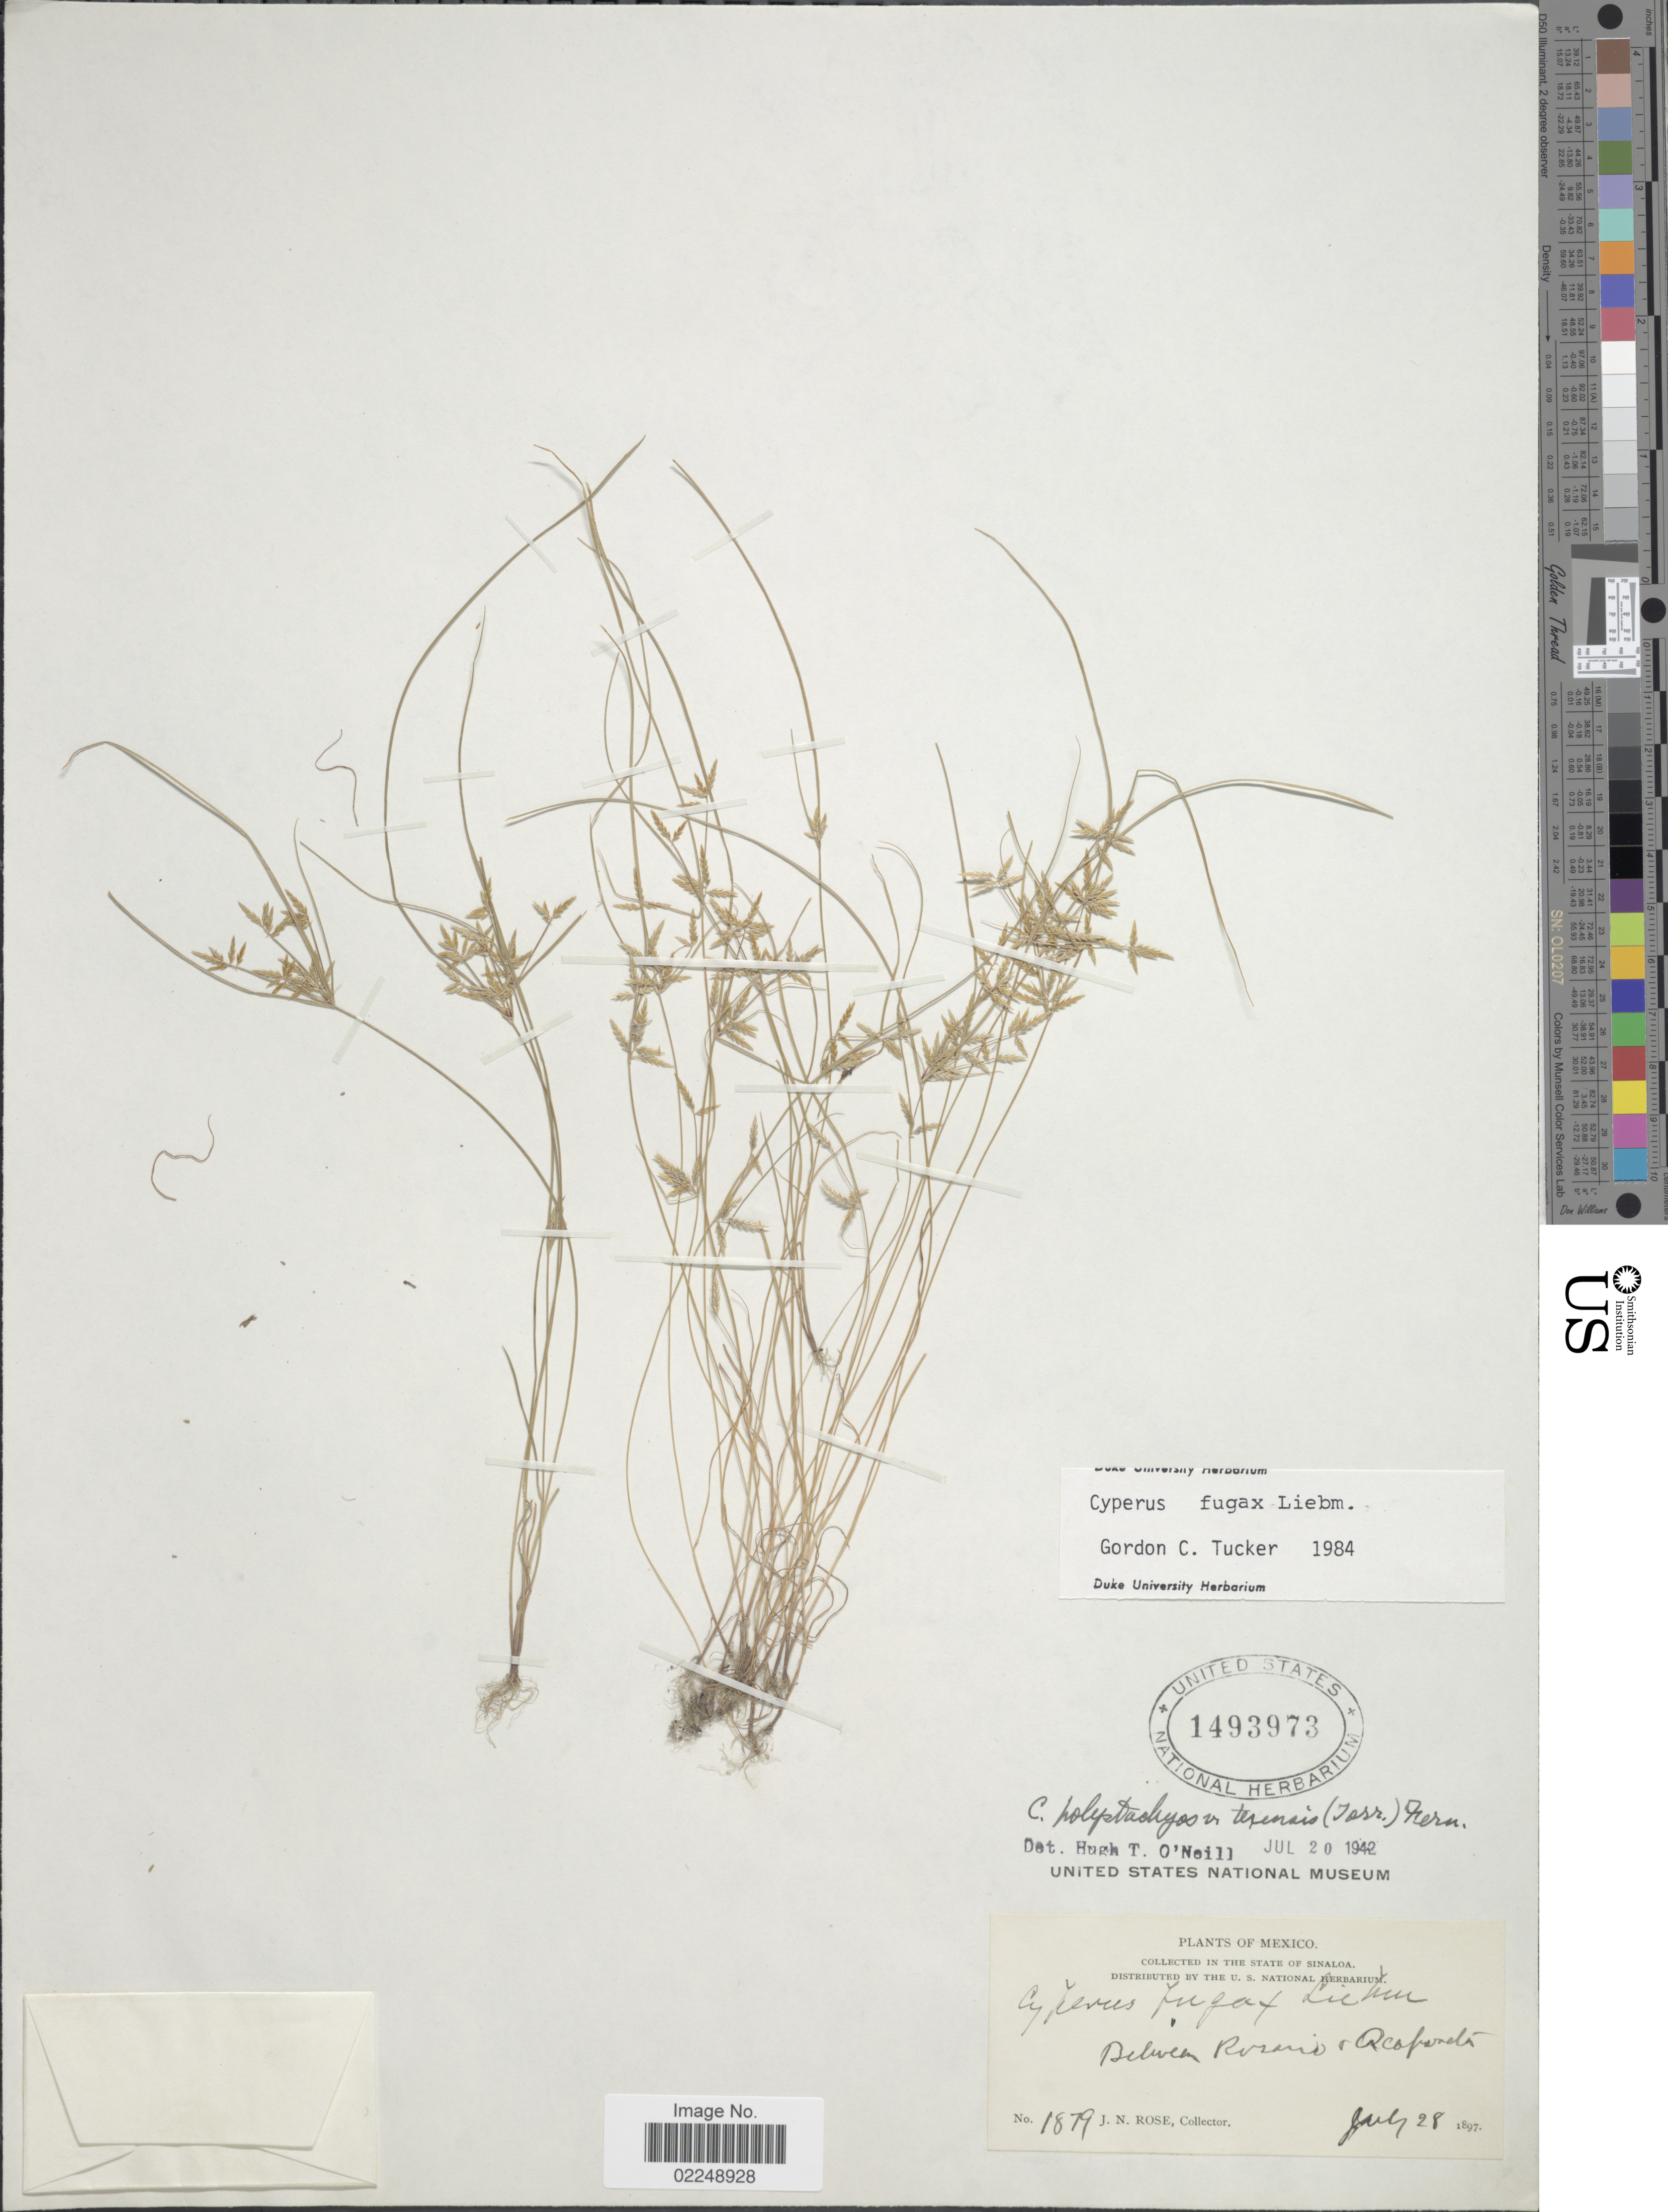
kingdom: Plantae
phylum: Tracheophyta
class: Liliopsida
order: Poales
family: Cyperaceae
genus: Cyperus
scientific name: Cyperus fugax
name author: Liebm.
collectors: J. N. Rose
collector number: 1879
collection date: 1897-07-28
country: Mexico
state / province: Sinaloa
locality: Between Rosario & Acaponeta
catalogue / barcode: US 1493973